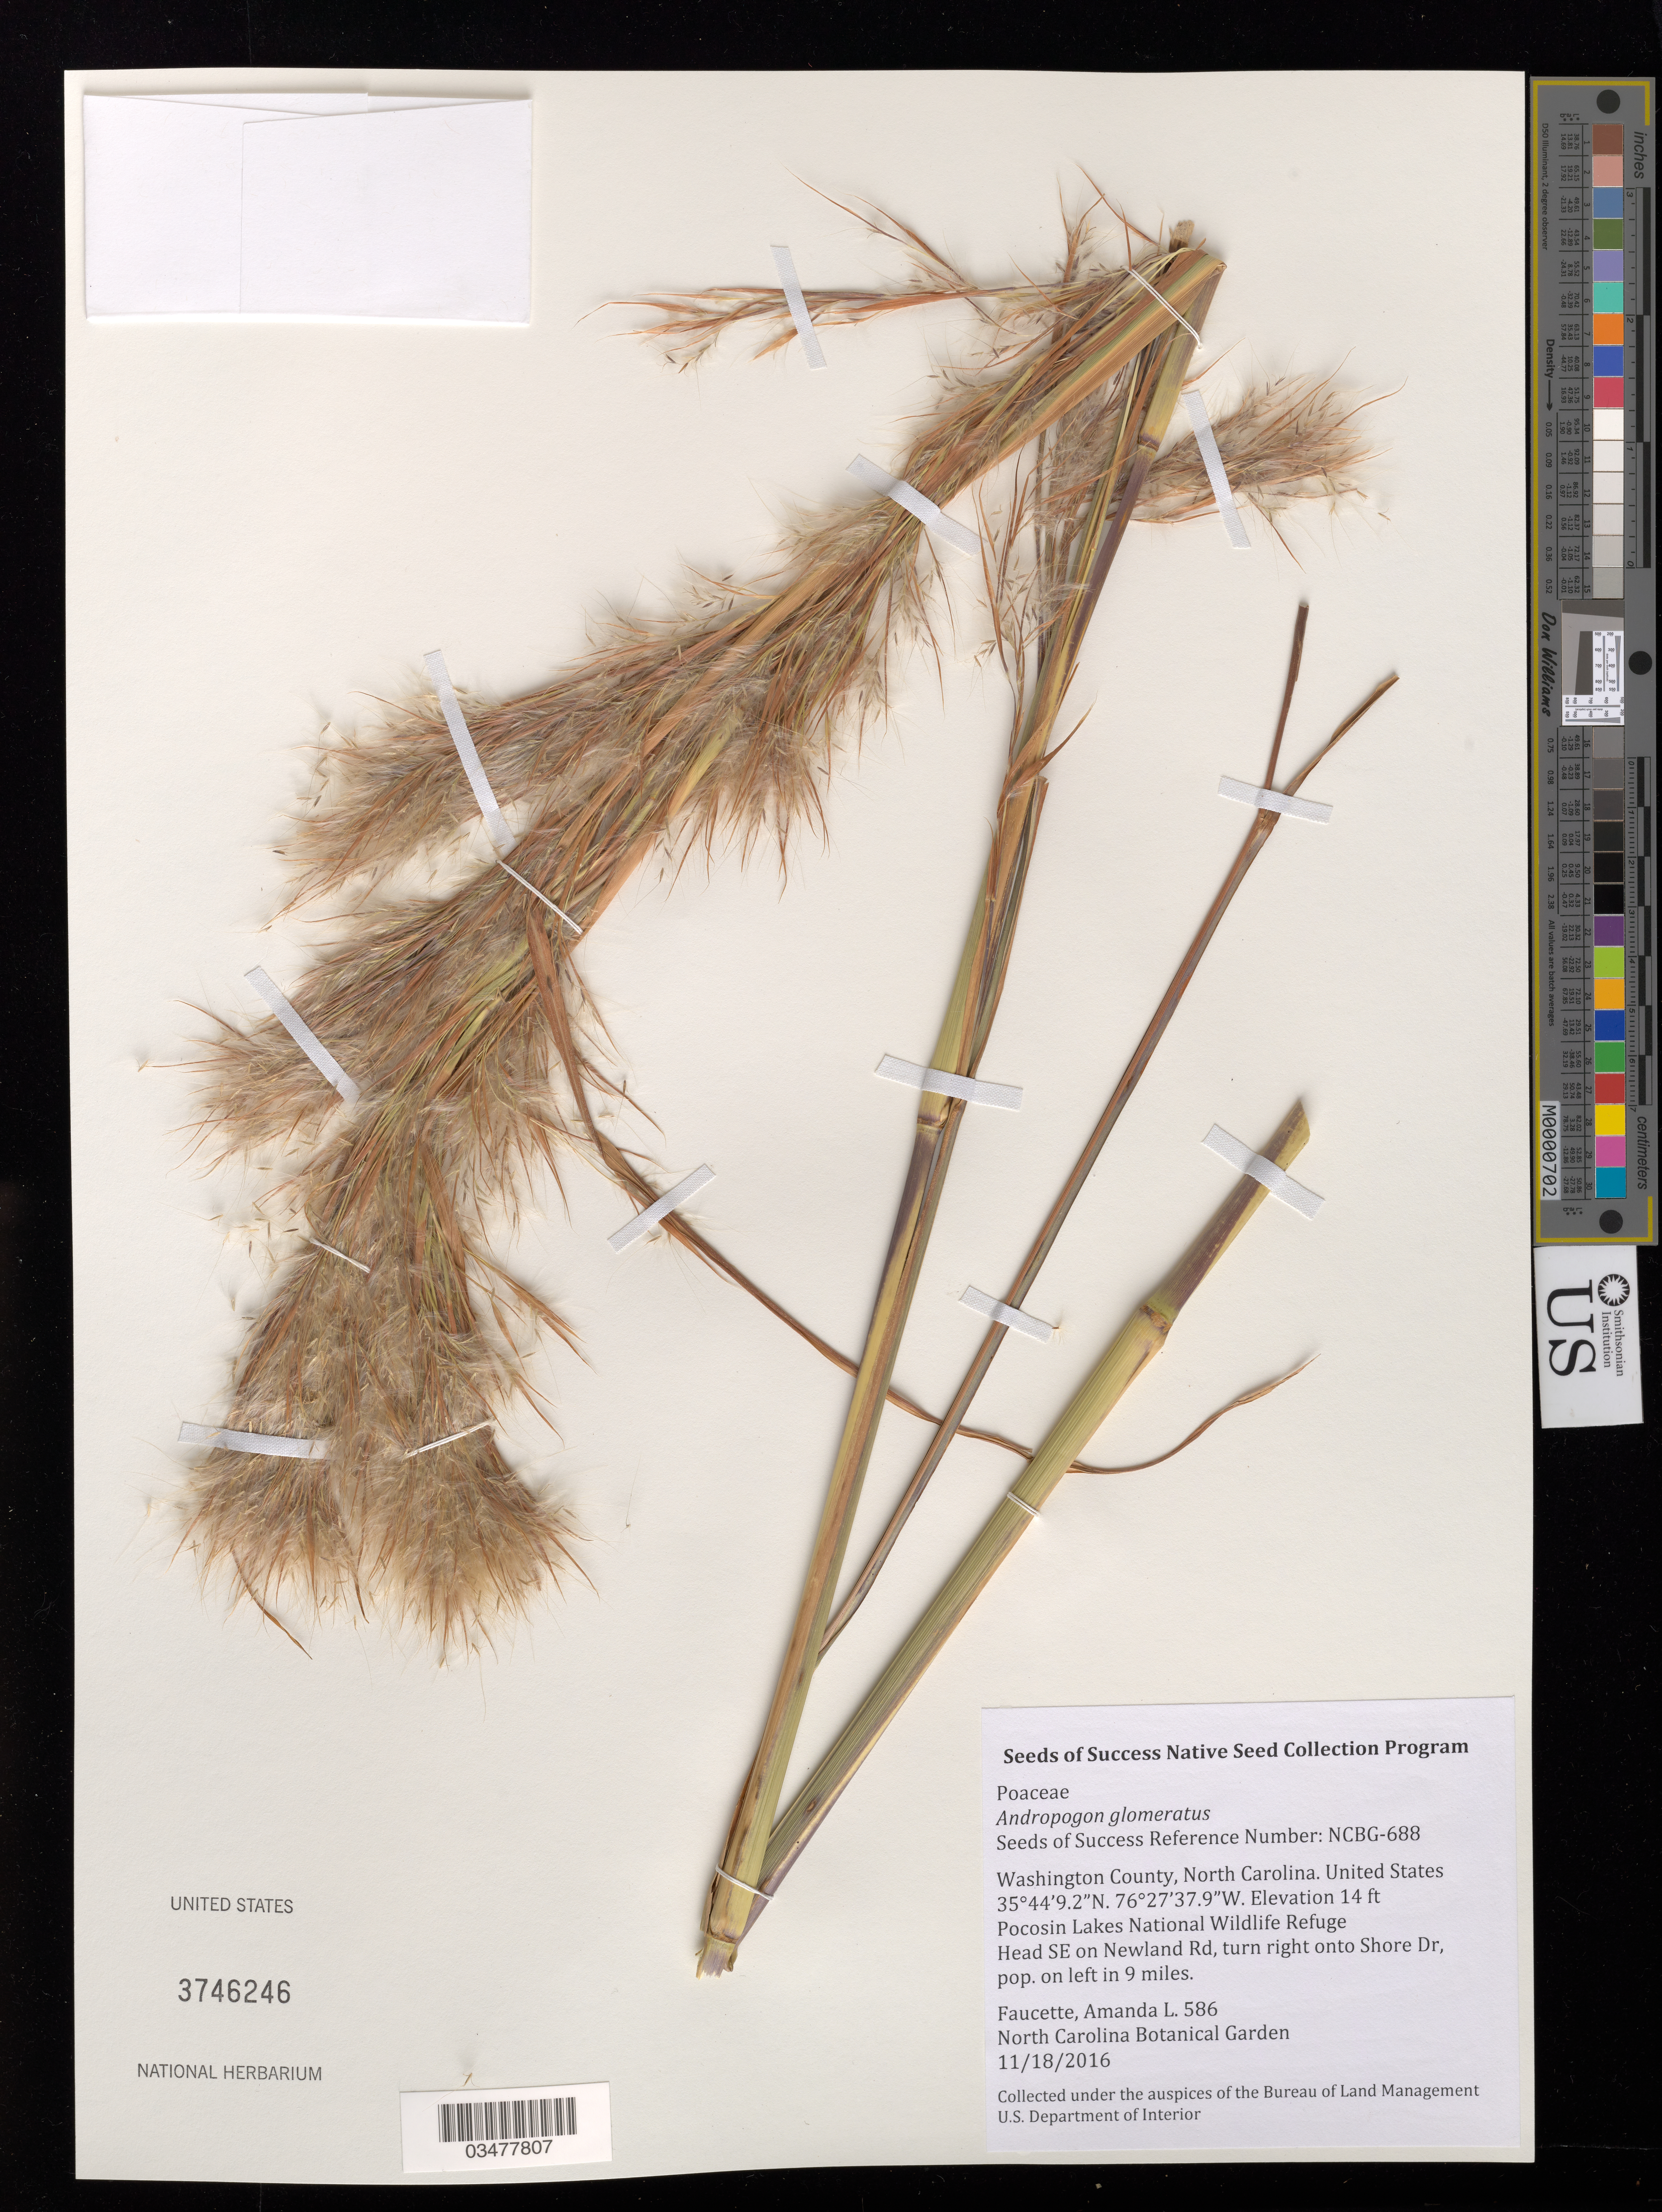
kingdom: Plantae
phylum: Tracheophyta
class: Liliopsida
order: Poales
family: Poaceae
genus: Andropogon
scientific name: Andropogon glomeratus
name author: (Walter) Britton, Stearns & Poggenb.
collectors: A. Faucette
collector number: NCBG-688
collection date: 2016-11-18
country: United States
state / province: North Carolina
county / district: Washington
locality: Pocosin Lakes National Wildlife Refuge, Shore Dr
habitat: Ruderal Herbaceous Vegetation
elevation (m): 4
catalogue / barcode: US 3746246